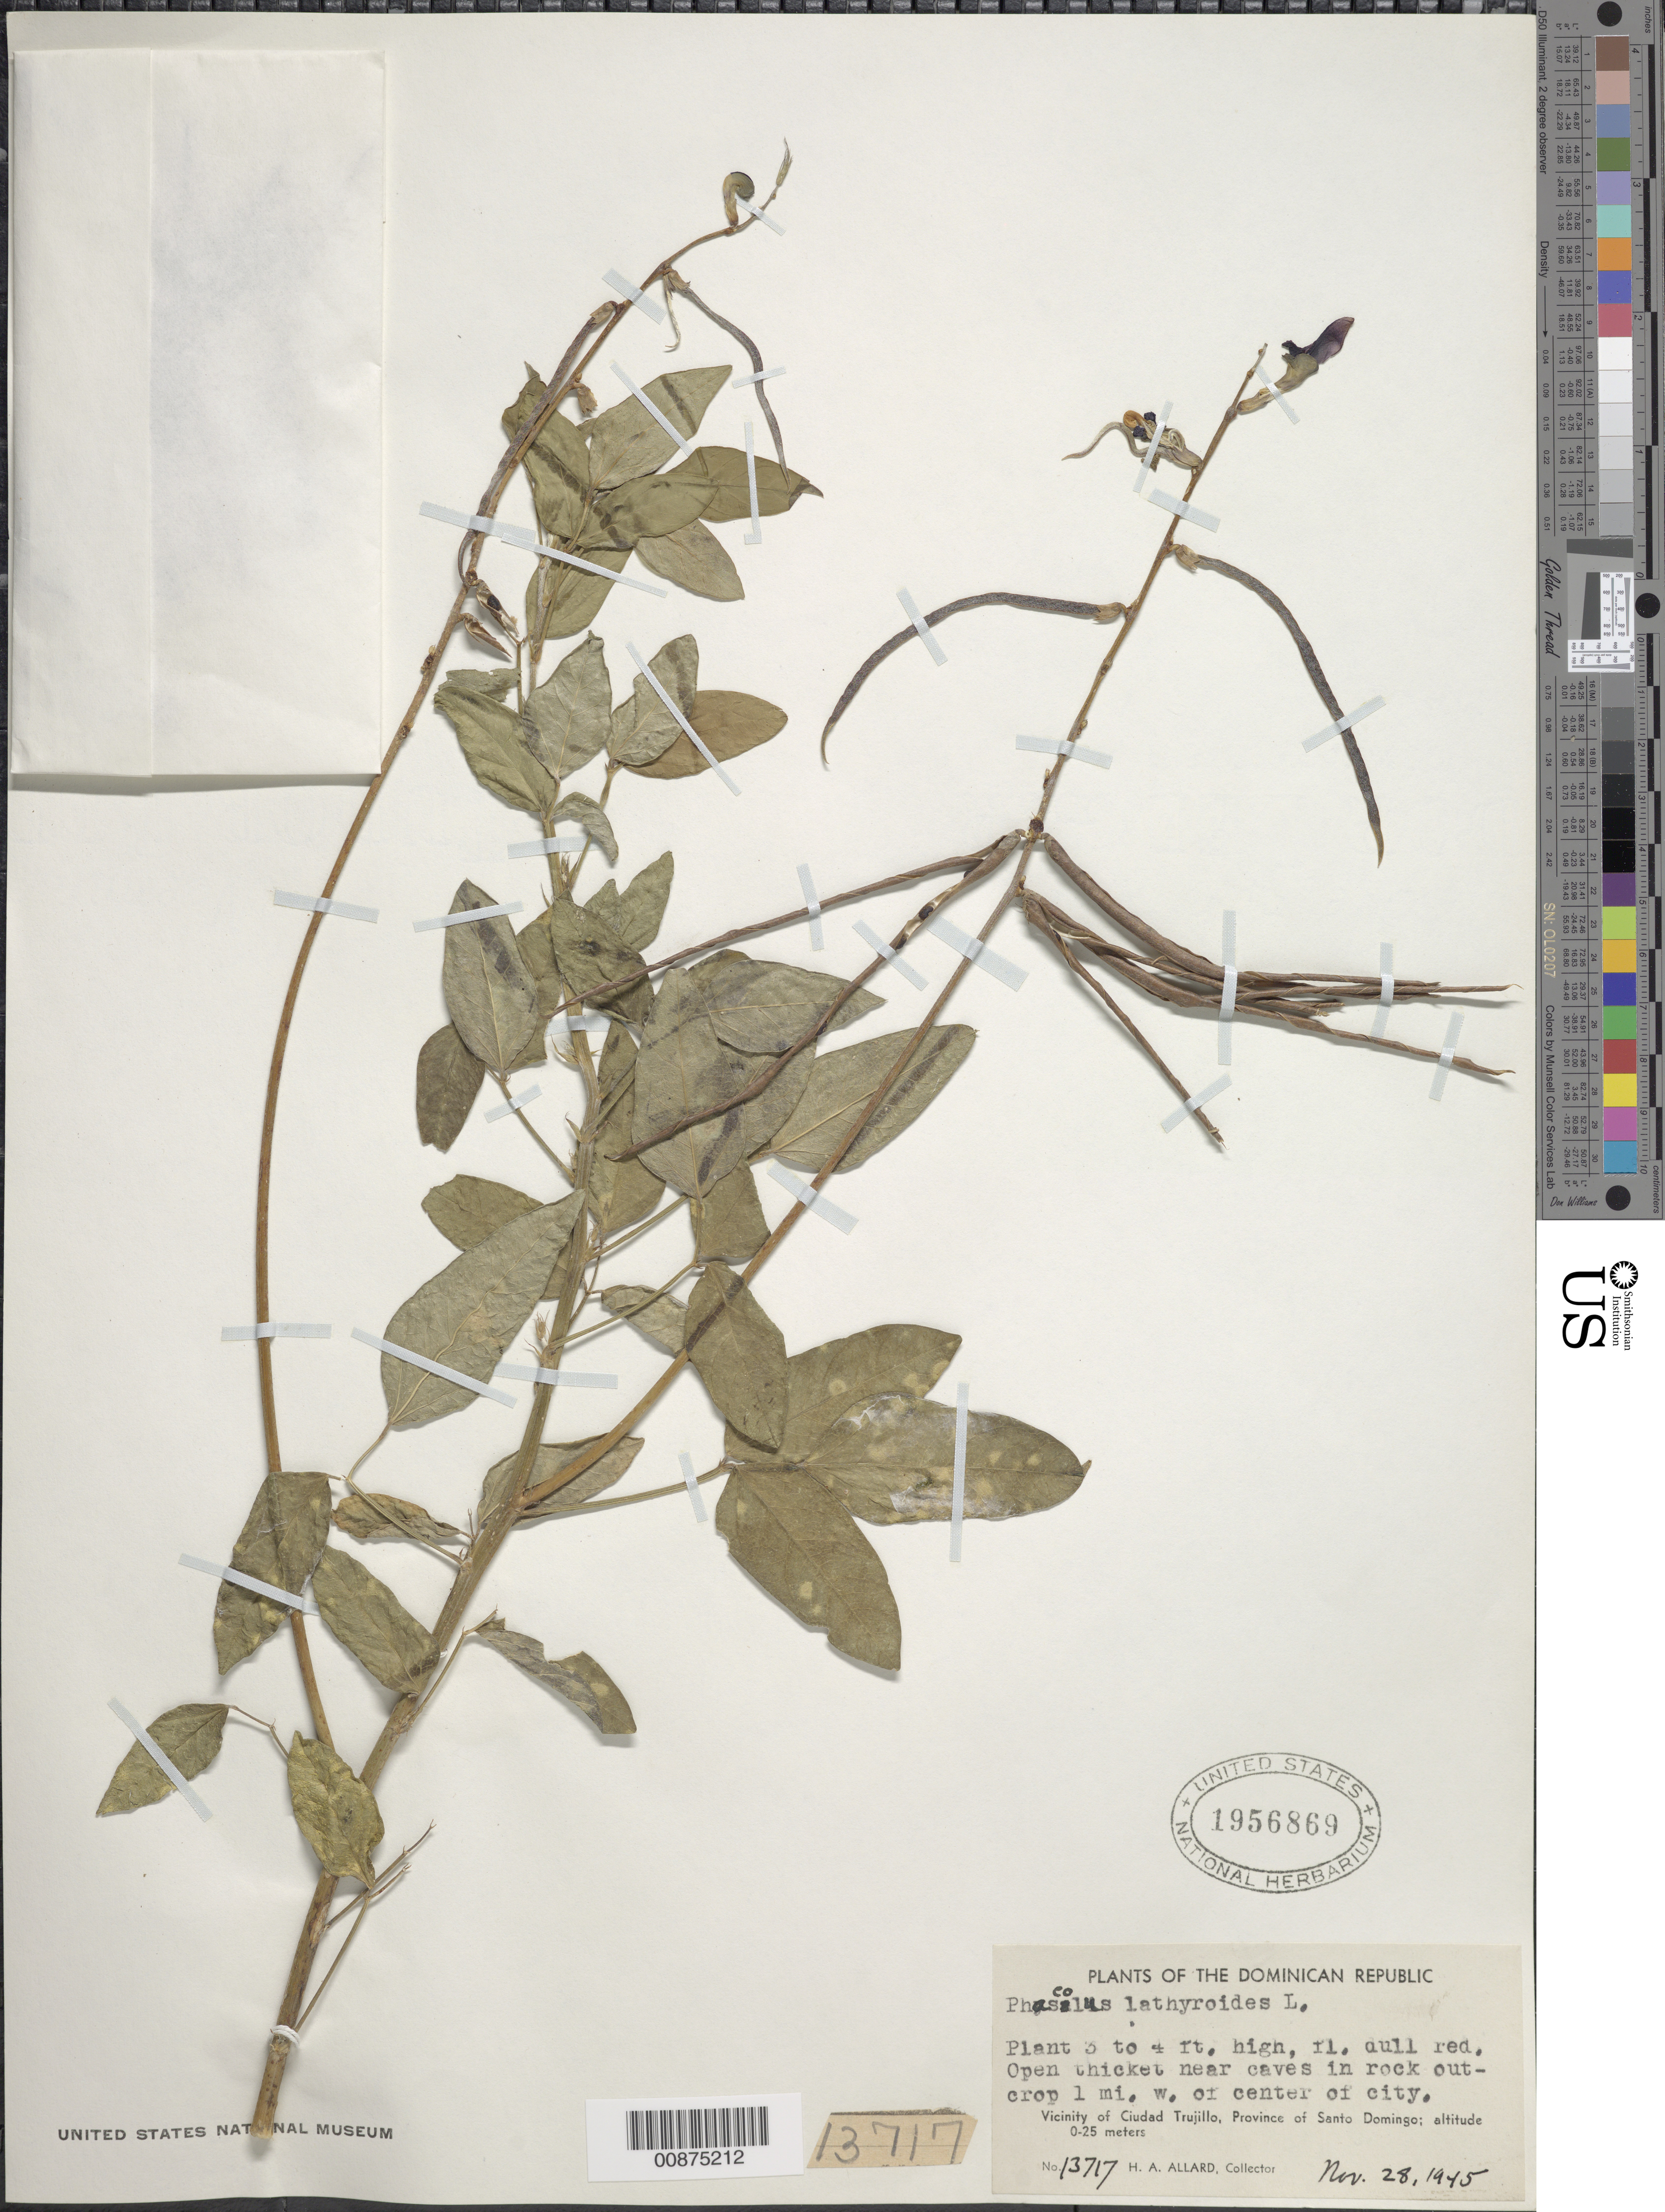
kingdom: Plantae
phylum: Tracheophyta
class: Magnoliopsida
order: Fabales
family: Fabaceae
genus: Macroptilium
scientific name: Macroptilium lathyroides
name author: (L.) Urb.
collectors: H. A. Allard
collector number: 13717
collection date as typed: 28 Nov 1945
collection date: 1945-11-28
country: Dominican Republic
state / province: Distrito Nacional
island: Hispaniola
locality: Vicinity of Ciudad Trujillo, Province of Santo Domingo (obsolete). Near caves, 1 mi. W of center of city.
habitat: Open thicket in rock outcrop.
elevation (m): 0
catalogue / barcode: US 1956869